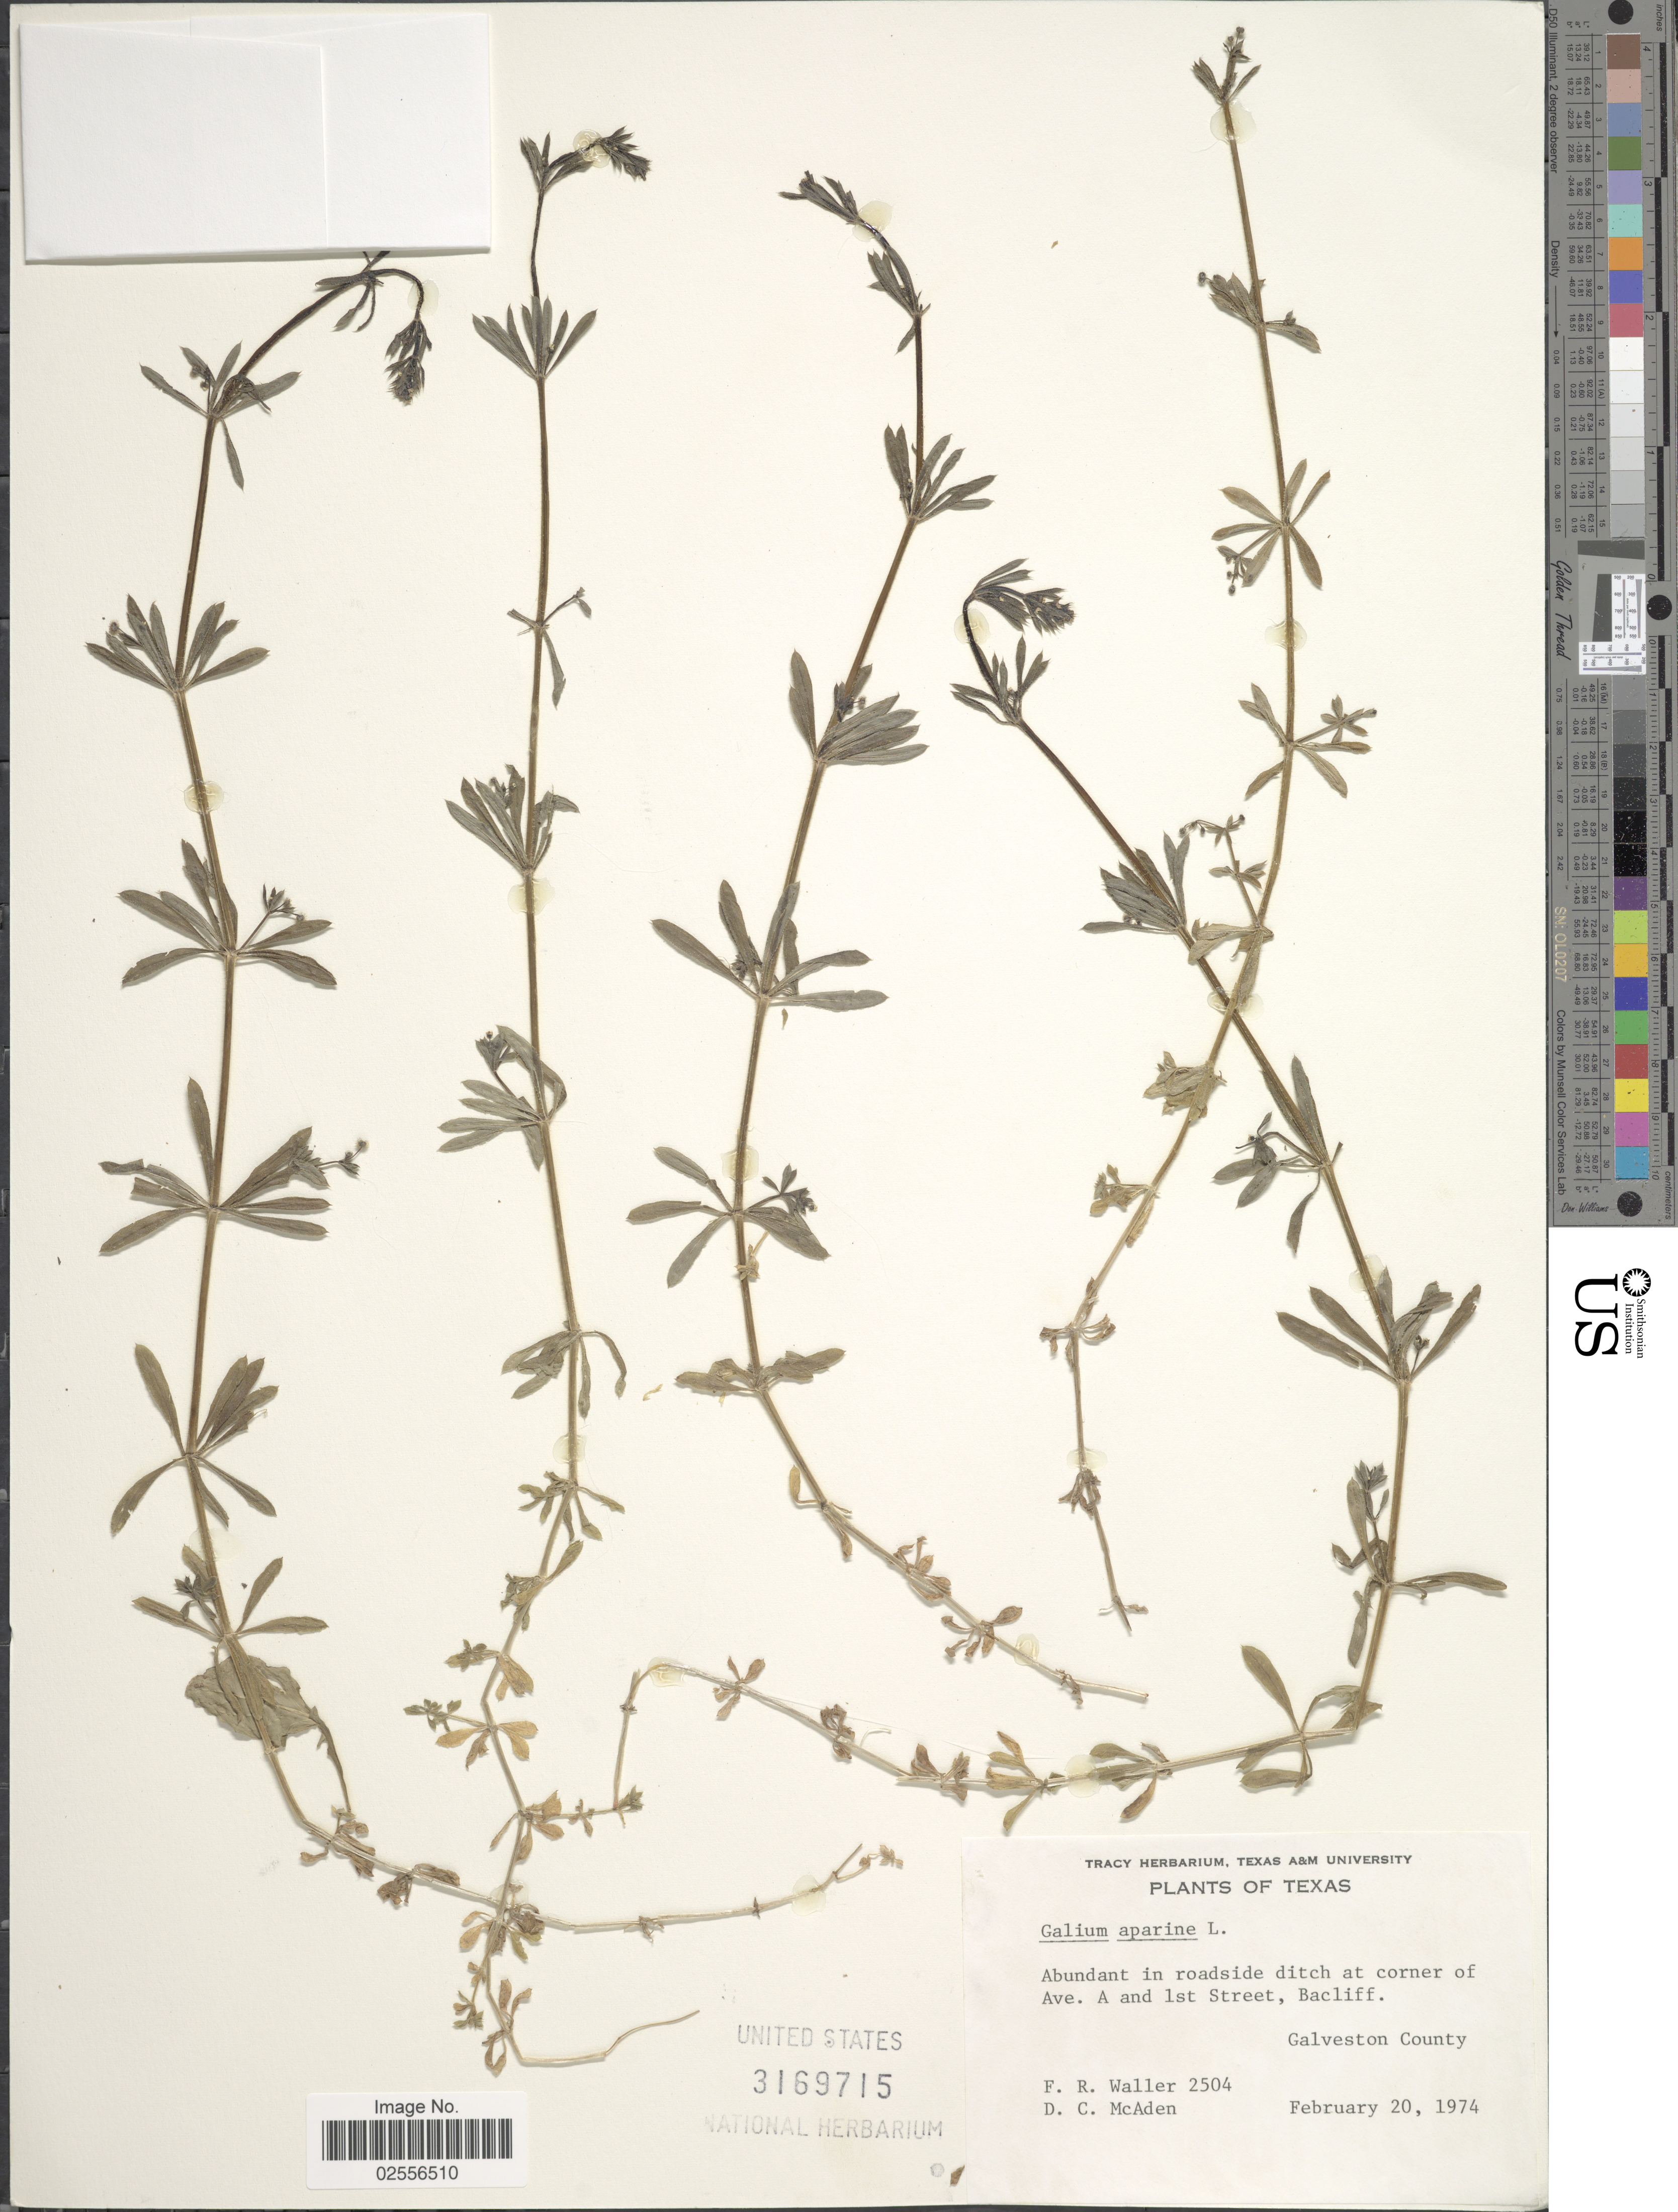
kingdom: Plantae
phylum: Tracheophyta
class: Magnoliopsida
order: Gentianales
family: Rubiaceae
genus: Galium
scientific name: Galium aparine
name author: L.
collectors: F. R. Waller & D. McAden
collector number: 2504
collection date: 1974-02-20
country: United States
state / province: Texas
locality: In roadside ditch at corner of Ave. A and 1st Street, Bacliff, Galveston County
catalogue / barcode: US 3169715